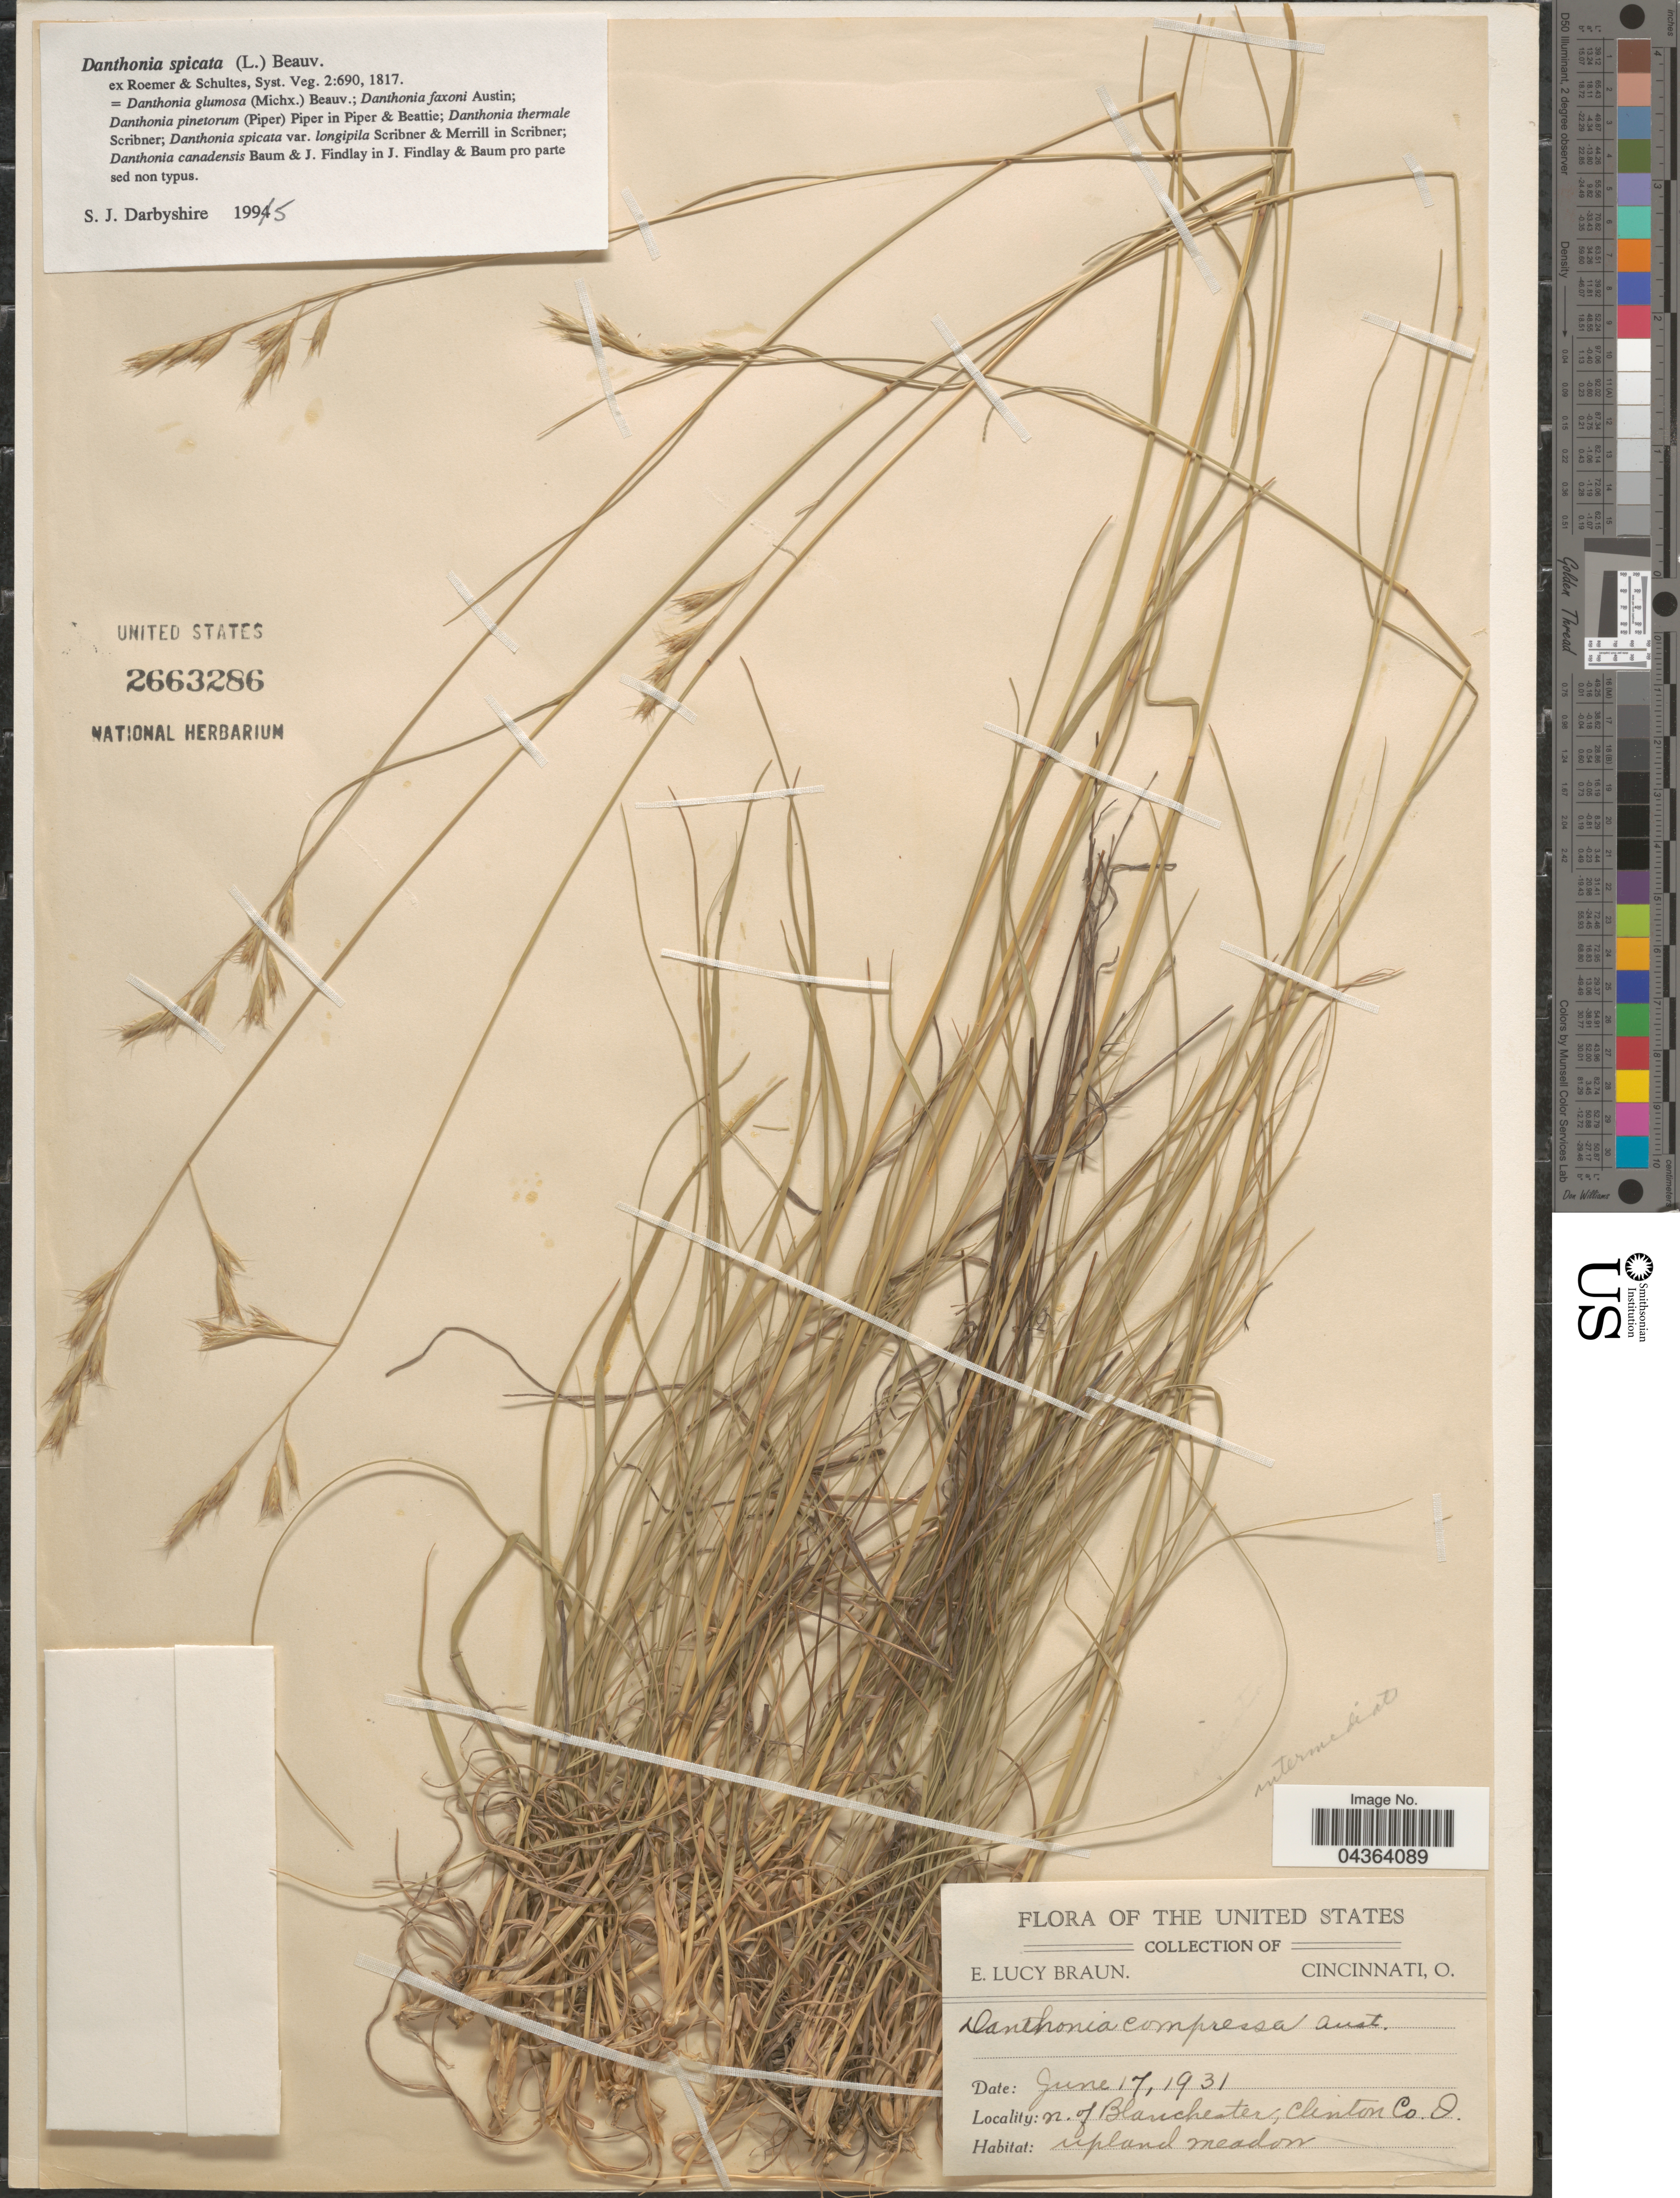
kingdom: Plantae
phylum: Tracheophyta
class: Liliopsida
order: Poales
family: Poaceae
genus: Danthonia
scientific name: Danthonia spicata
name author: (L.) P. Beauv. ex Roem. & Schult.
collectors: E. L. Braun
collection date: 1931-06-17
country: United States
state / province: Ohio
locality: N. of Blanchester, Clinton Co.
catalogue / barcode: US 2663286